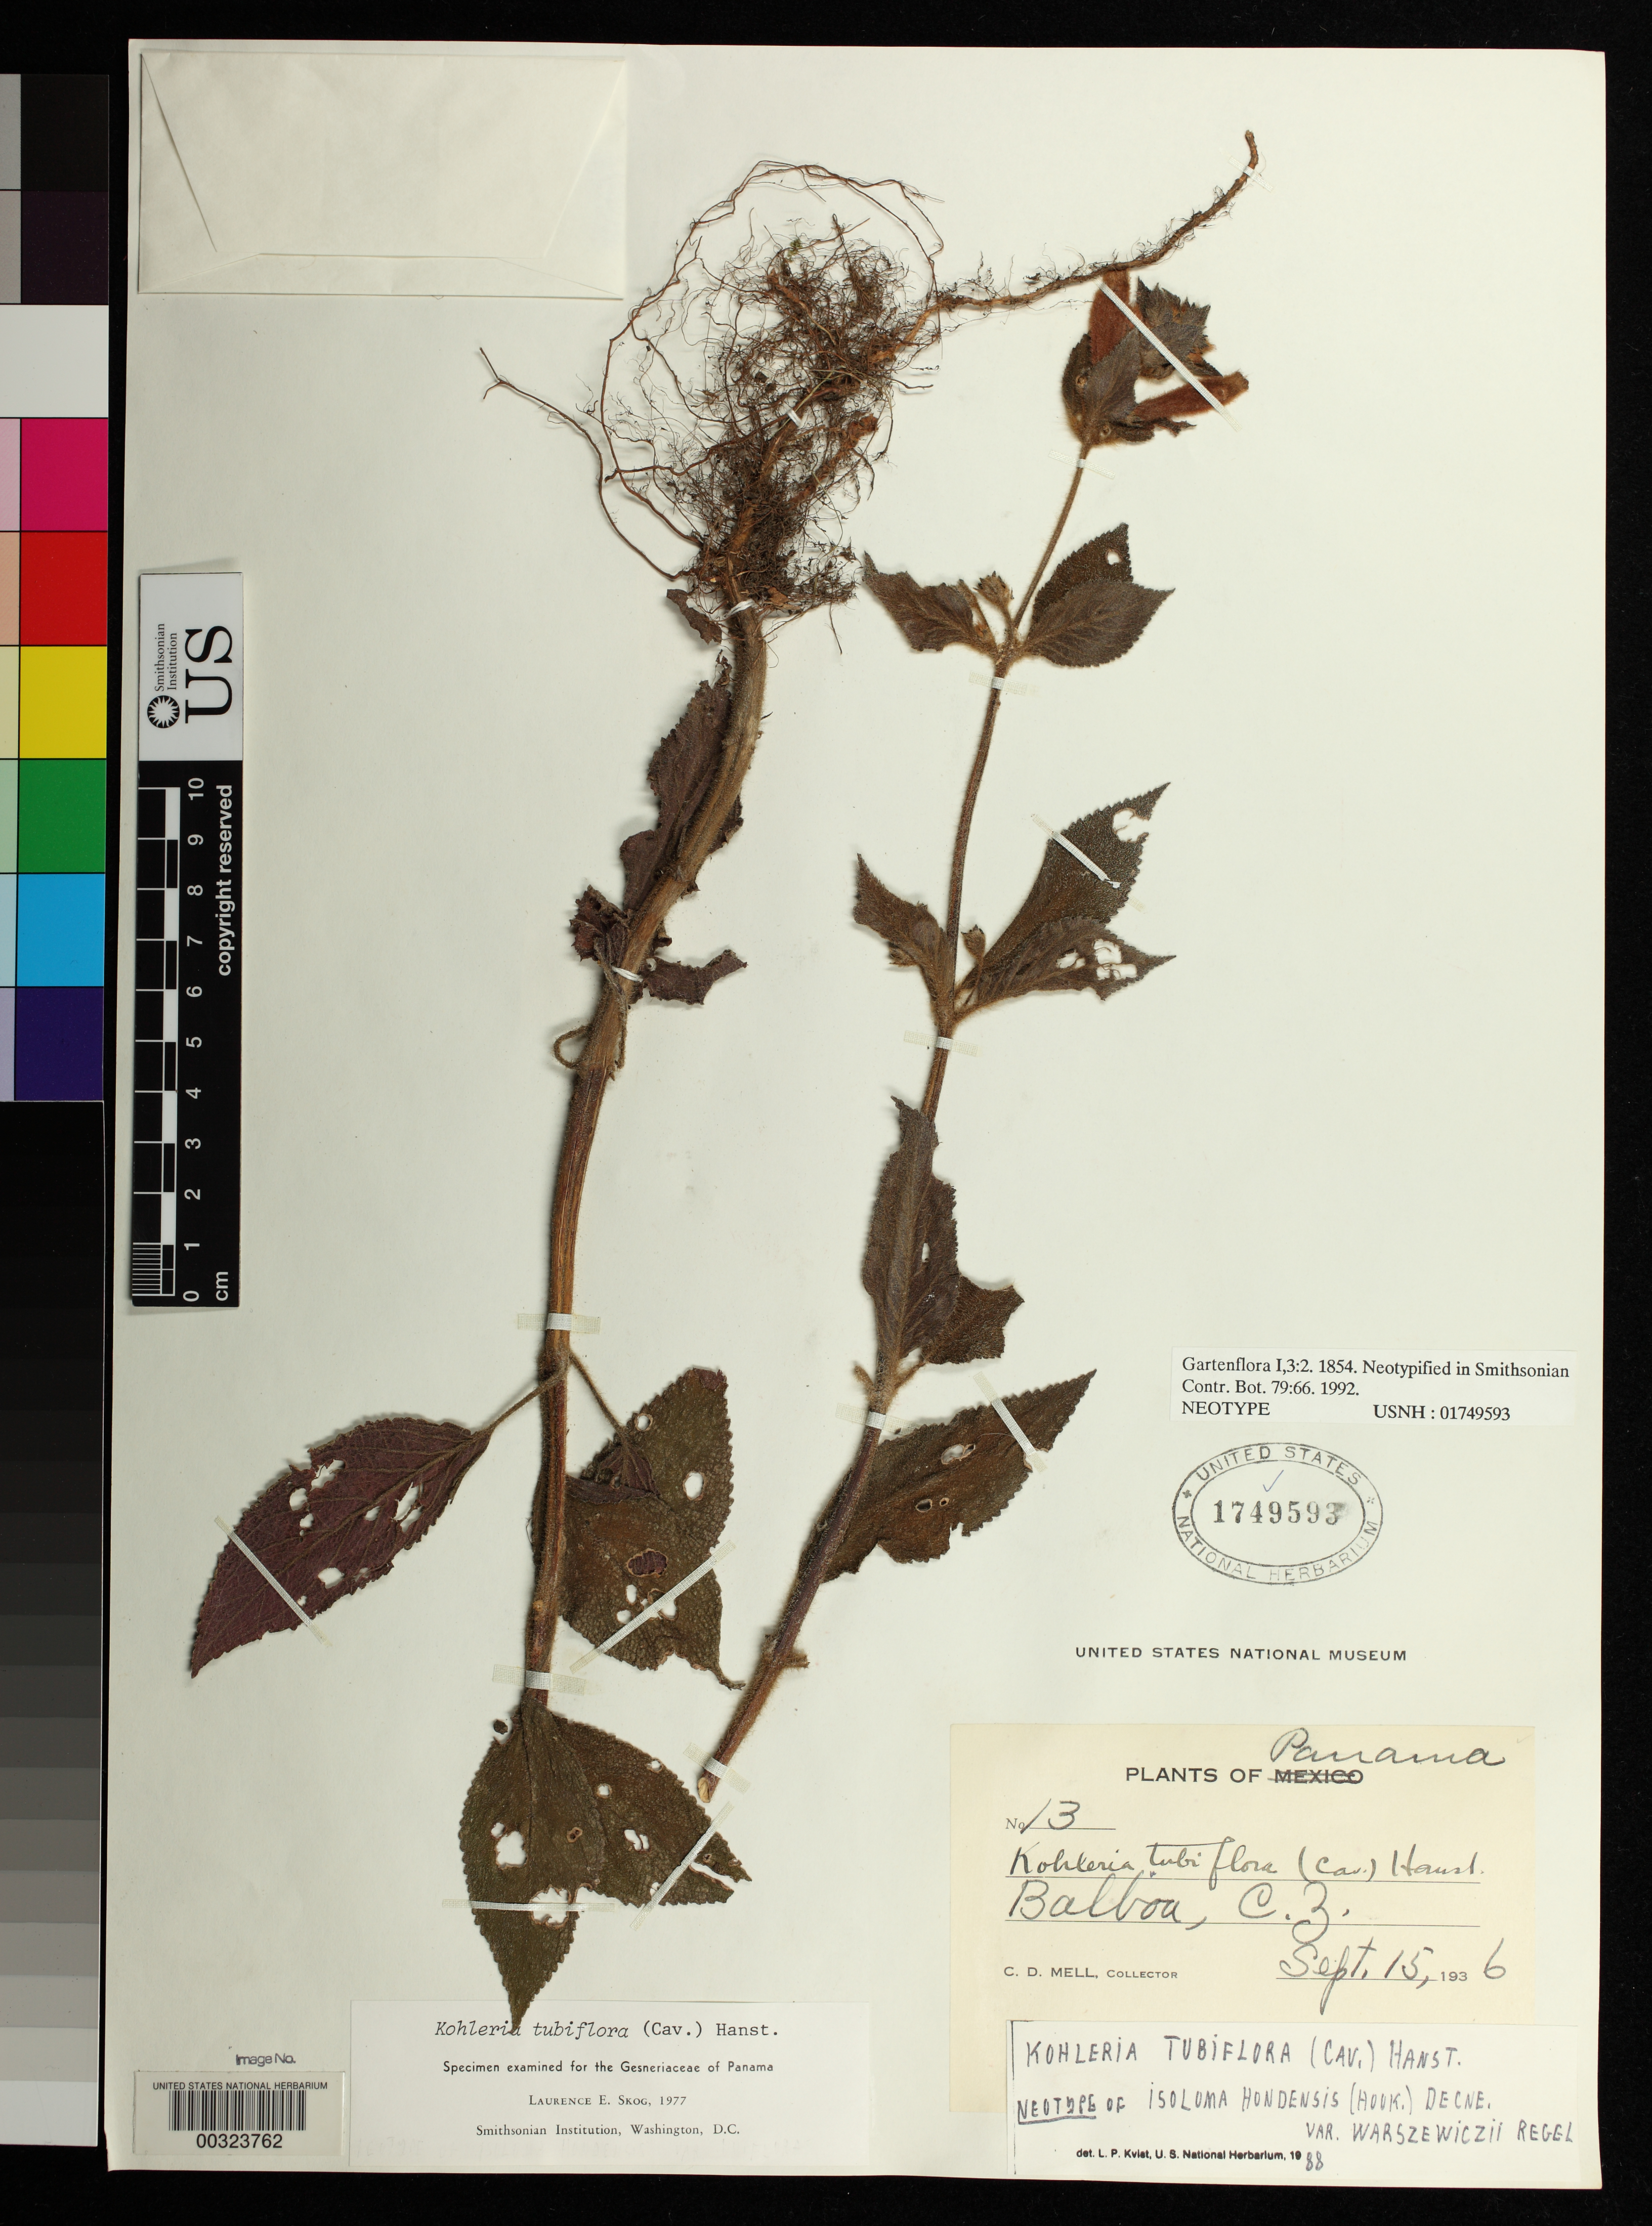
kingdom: Plantae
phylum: Tracheophyta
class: Magnoliopsida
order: Lamiales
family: Gesneriaceae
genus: Isoloma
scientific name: Isoloma hondense var. warszewiczii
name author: Regel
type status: Neotype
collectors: C. D. Mell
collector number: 13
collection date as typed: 15 Sep 1936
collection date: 1936-09-15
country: Panama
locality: Balboa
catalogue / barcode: US 1749593